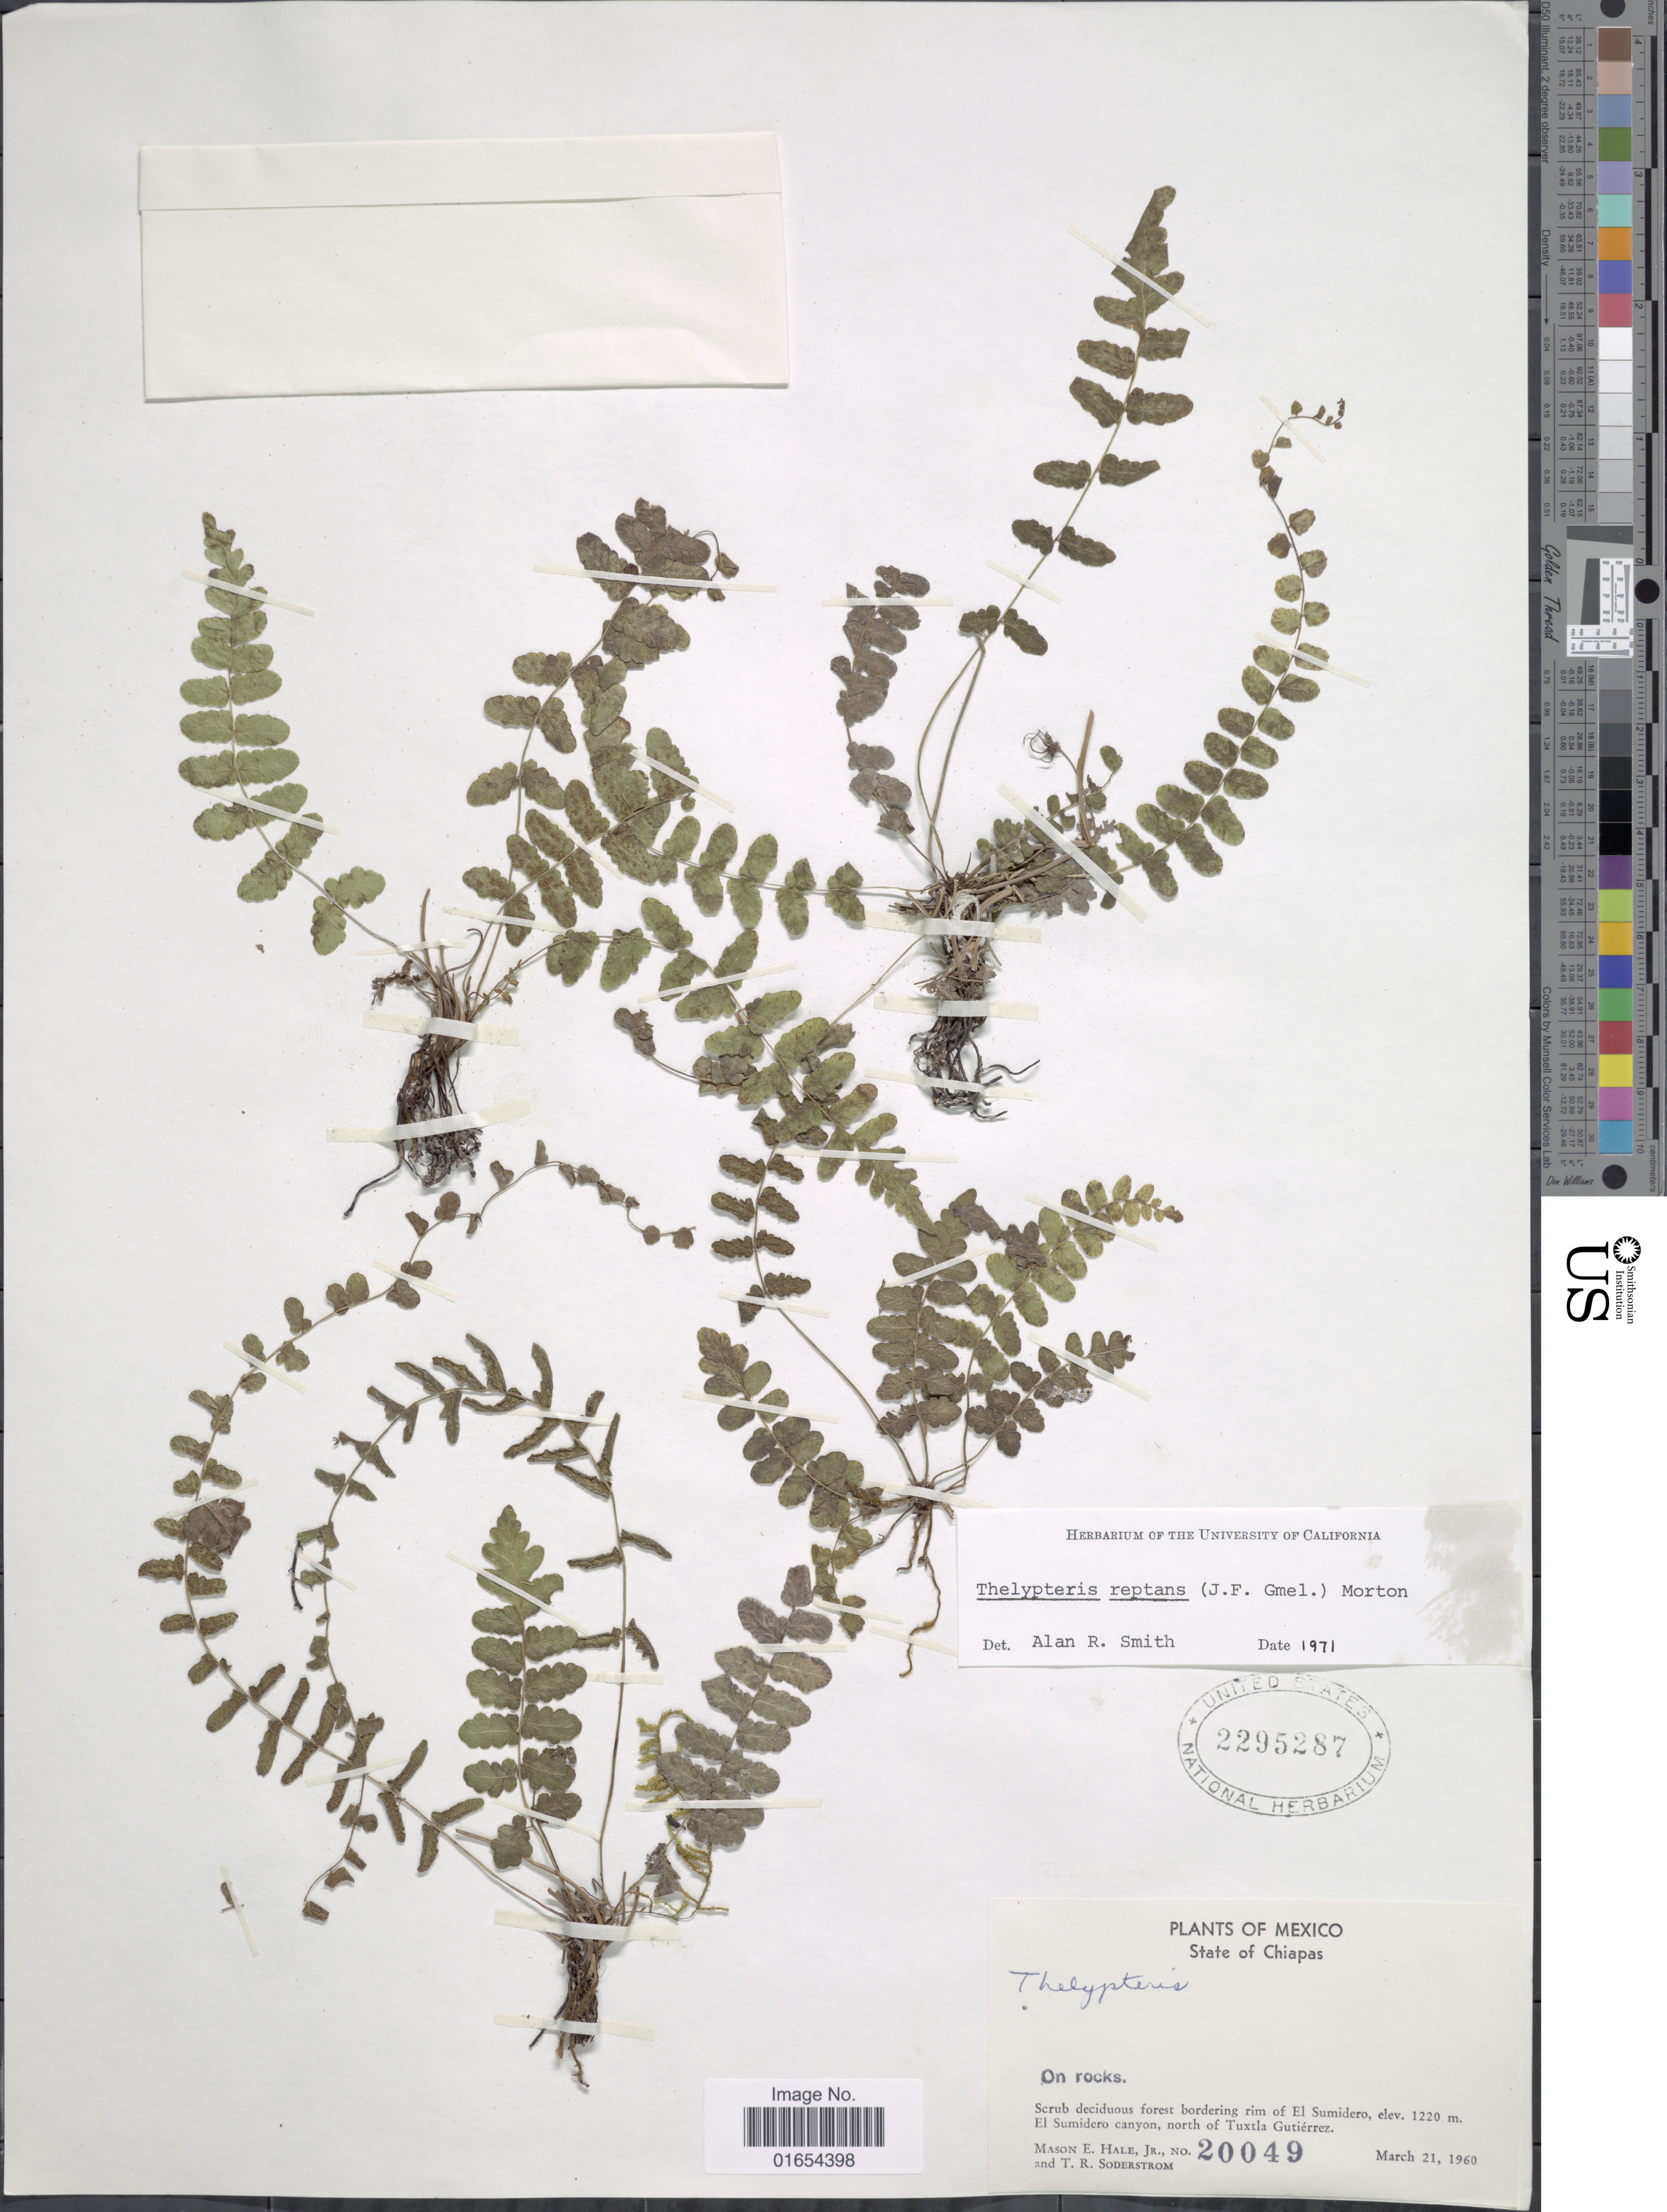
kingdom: Plantae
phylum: Tracheophyta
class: Polypodiopsida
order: Polypodiales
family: Thelypteridaceae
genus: Goniopteris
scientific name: Goniopteris reptans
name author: (J.F. Gmel.) C. Presl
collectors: M. Hale & T. R. Soderstrom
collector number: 20049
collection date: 1960-03-21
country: Mexico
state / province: Chiapas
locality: Scrub deciduous forest bordering rim of El Sumidero, El Sumidero canyon, north of Tuxtla Gutierrez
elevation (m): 1220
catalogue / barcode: US 2295287